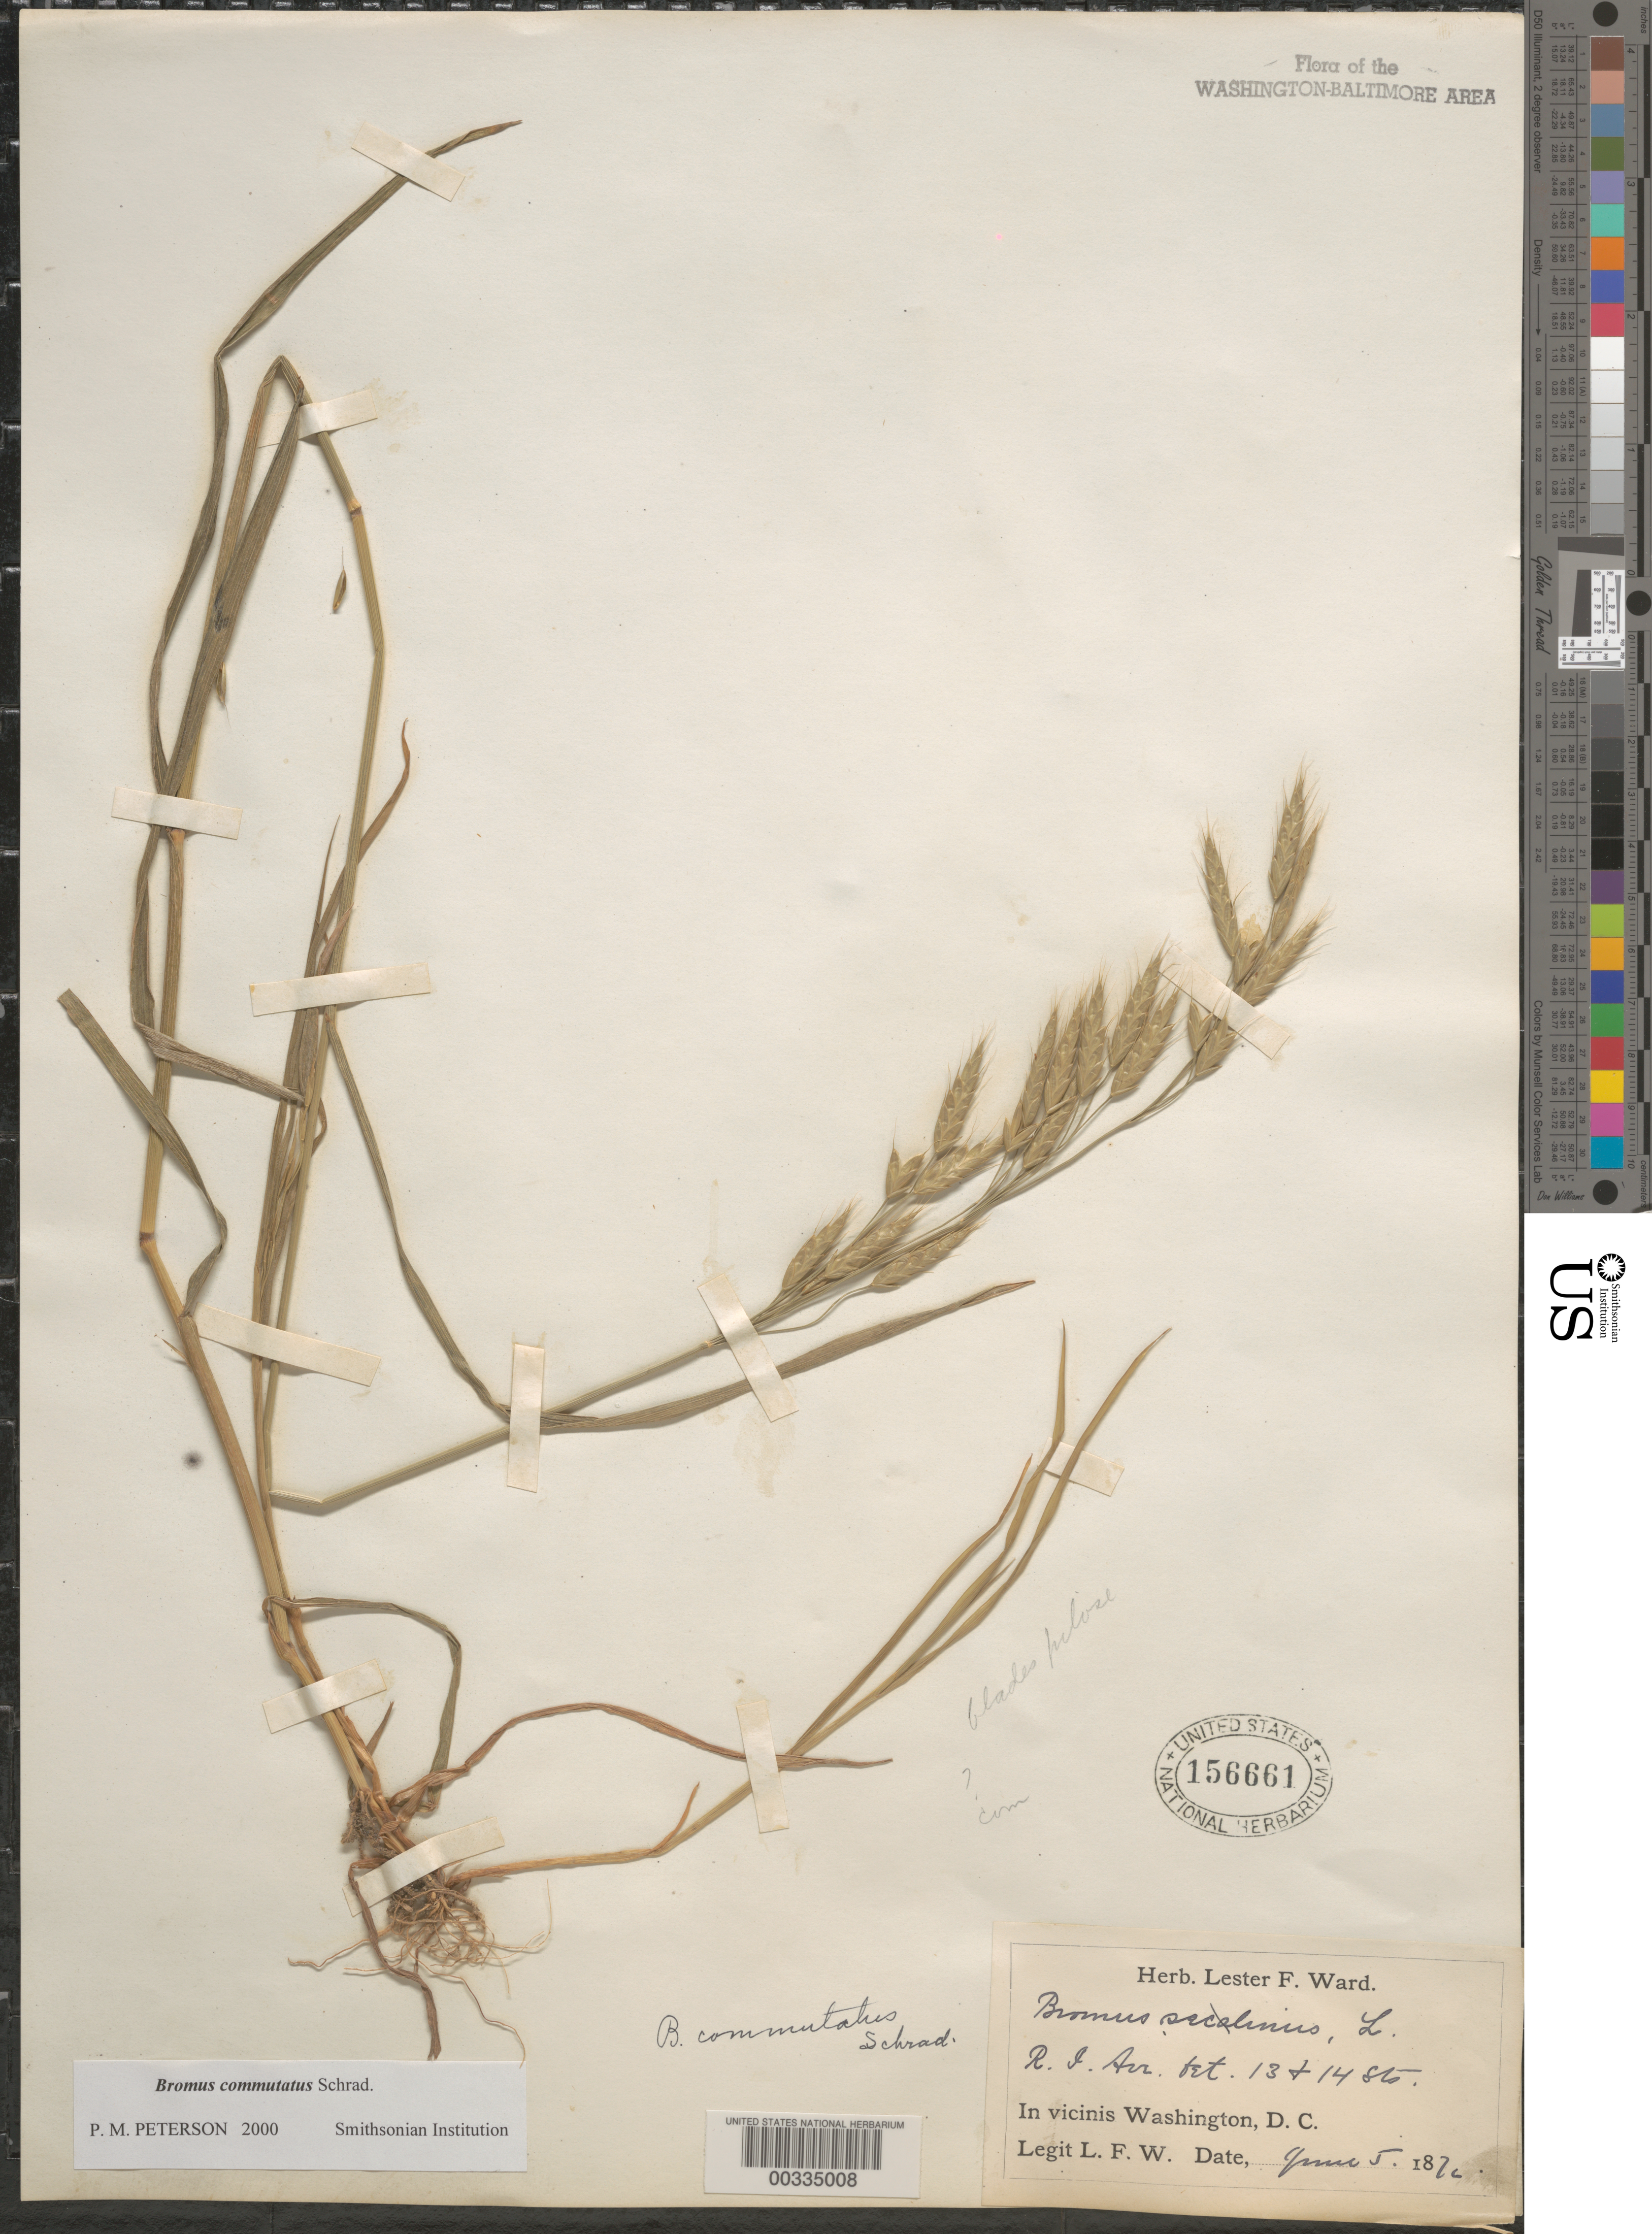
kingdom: Plantae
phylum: Tracheophyta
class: Liliopsida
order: Poales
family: Poaceae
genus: Bromus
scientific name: Bromus commutatus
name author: Schrad.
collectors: L. F. Ward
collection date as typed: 05 Jun 1876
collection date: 1876-06-05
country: United States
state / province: District of Columbia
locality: Rhode Island Avenue between 13th and 14th St.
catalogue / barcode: US 156661